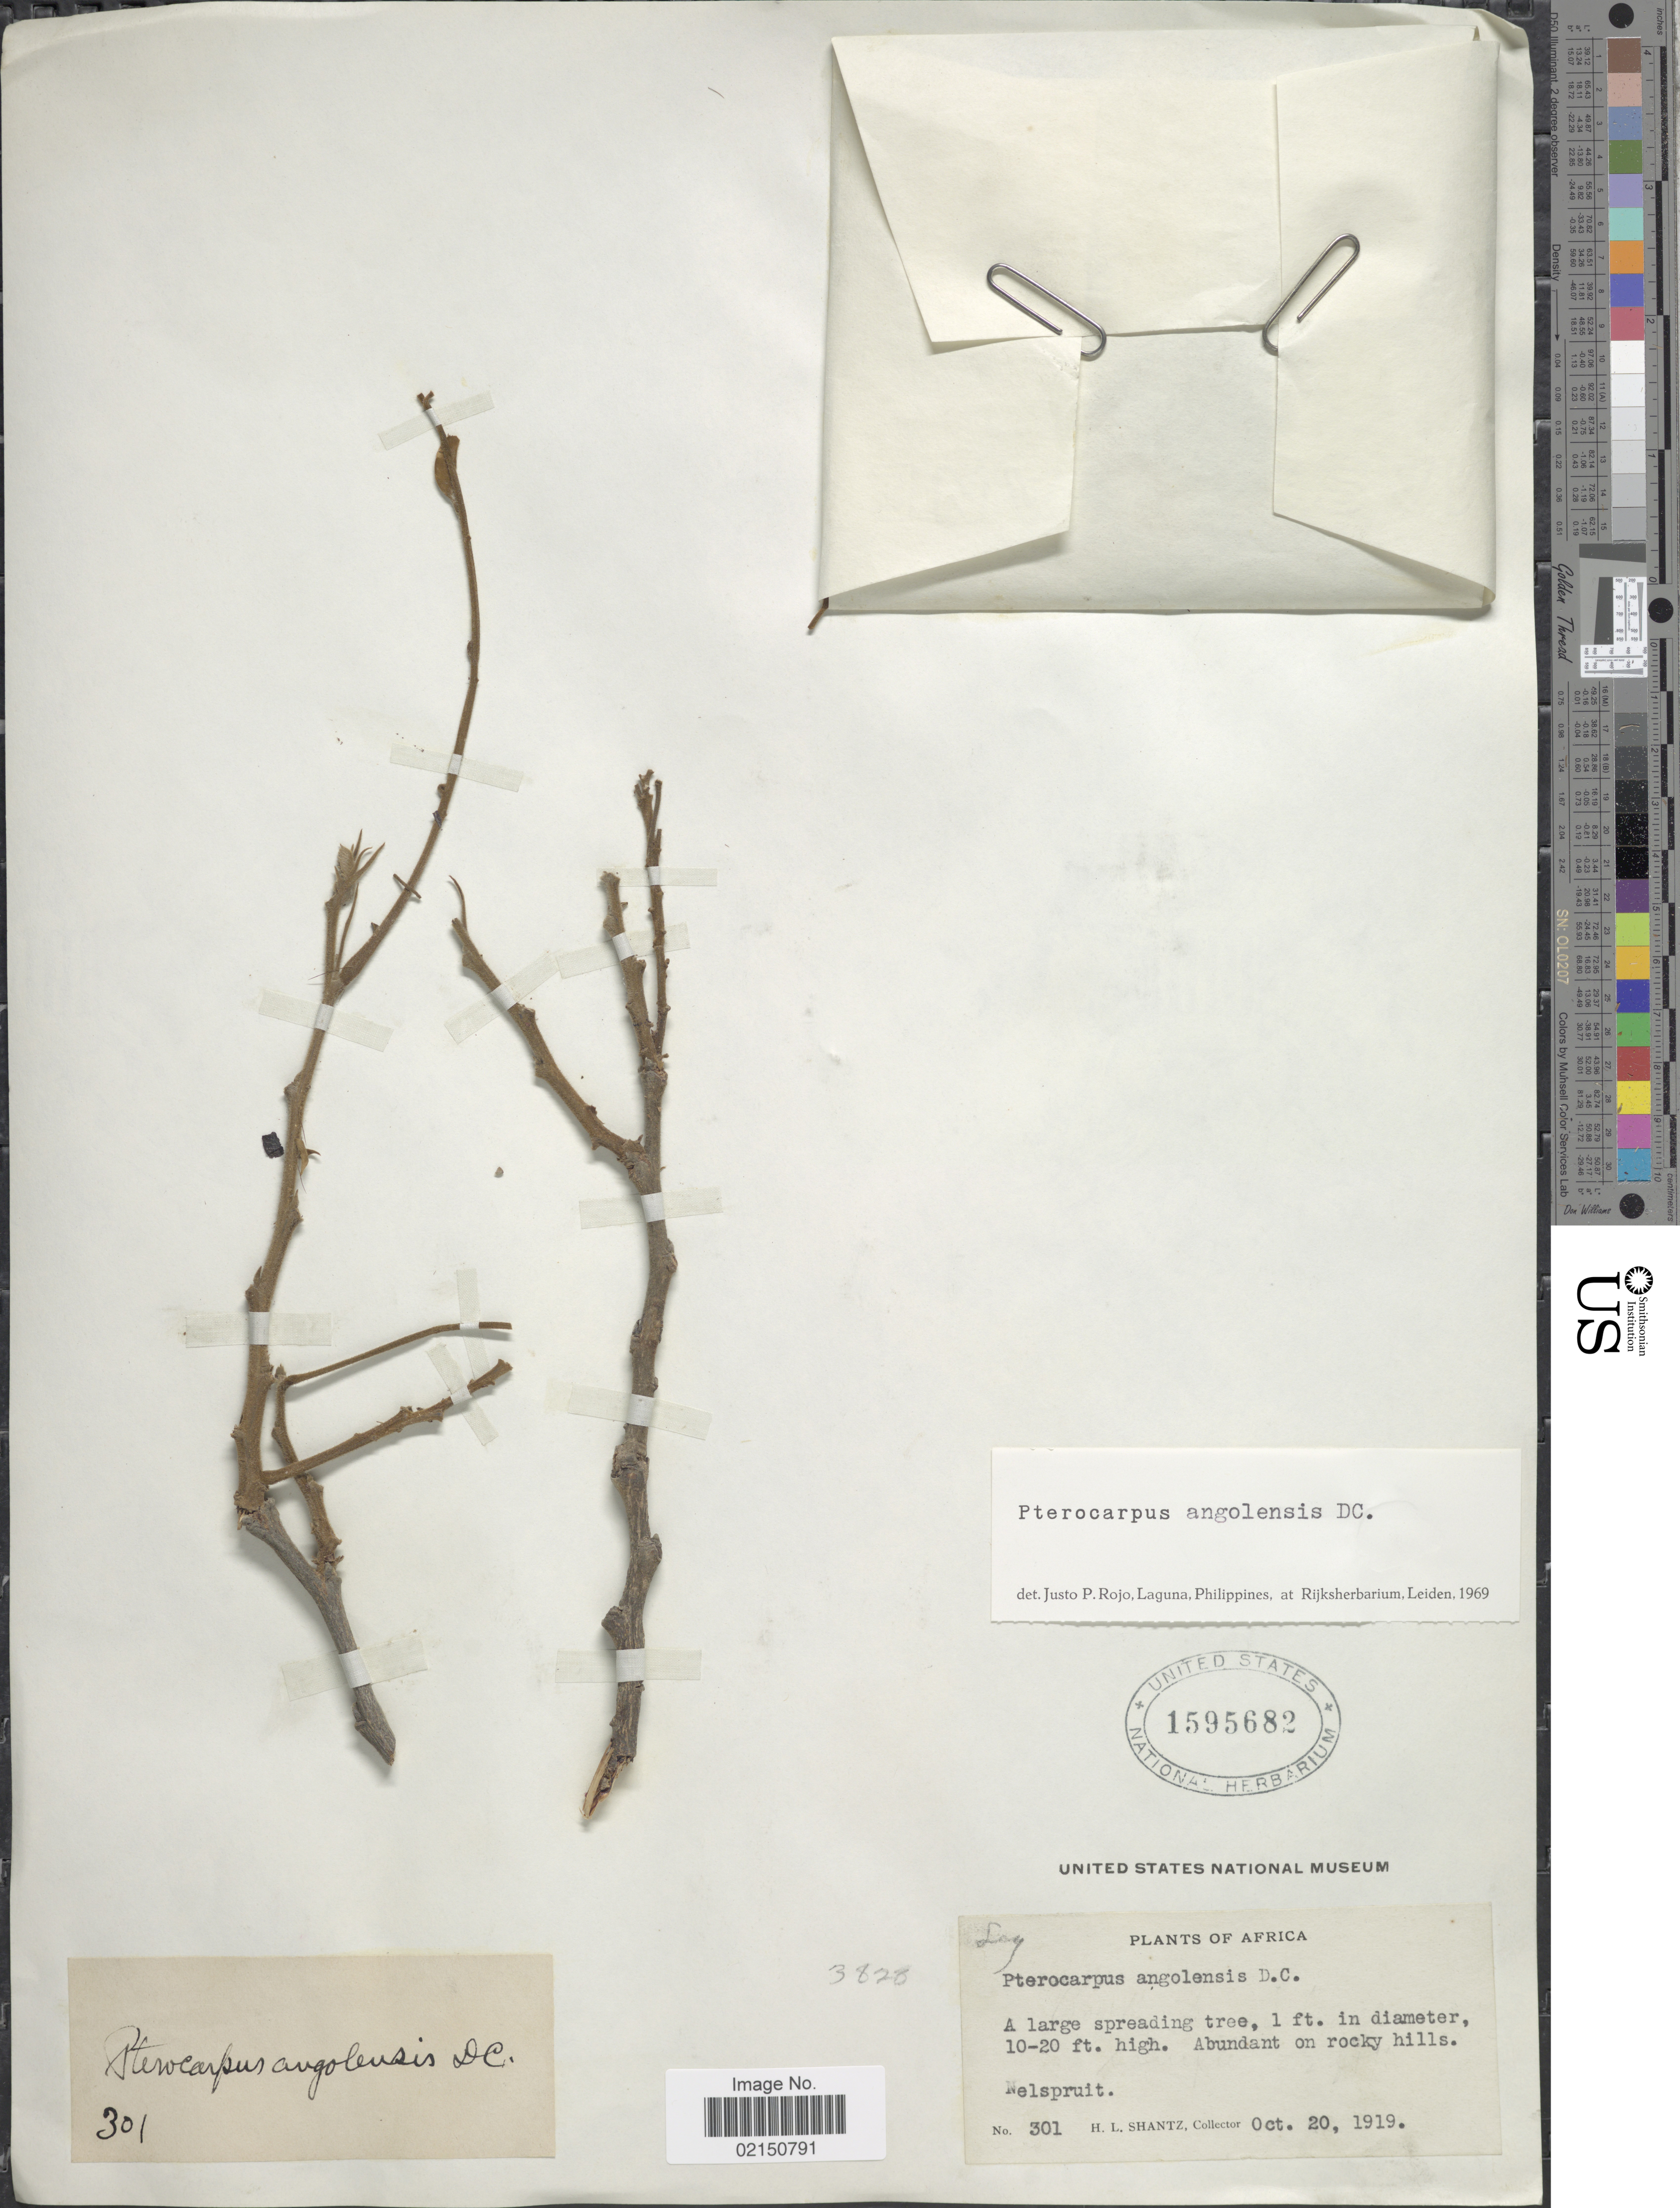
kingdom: Plantae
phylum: Tracheophyta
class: Magnoliopsida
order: Fabales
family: Fabaceae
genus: Pterocarpus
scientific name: Pterocarpus angolensis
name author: DC.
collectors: H. Shantz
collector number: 301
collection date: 1919-10-20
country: South Africa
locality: Africa. Nelspruit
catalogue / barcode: US 1595682